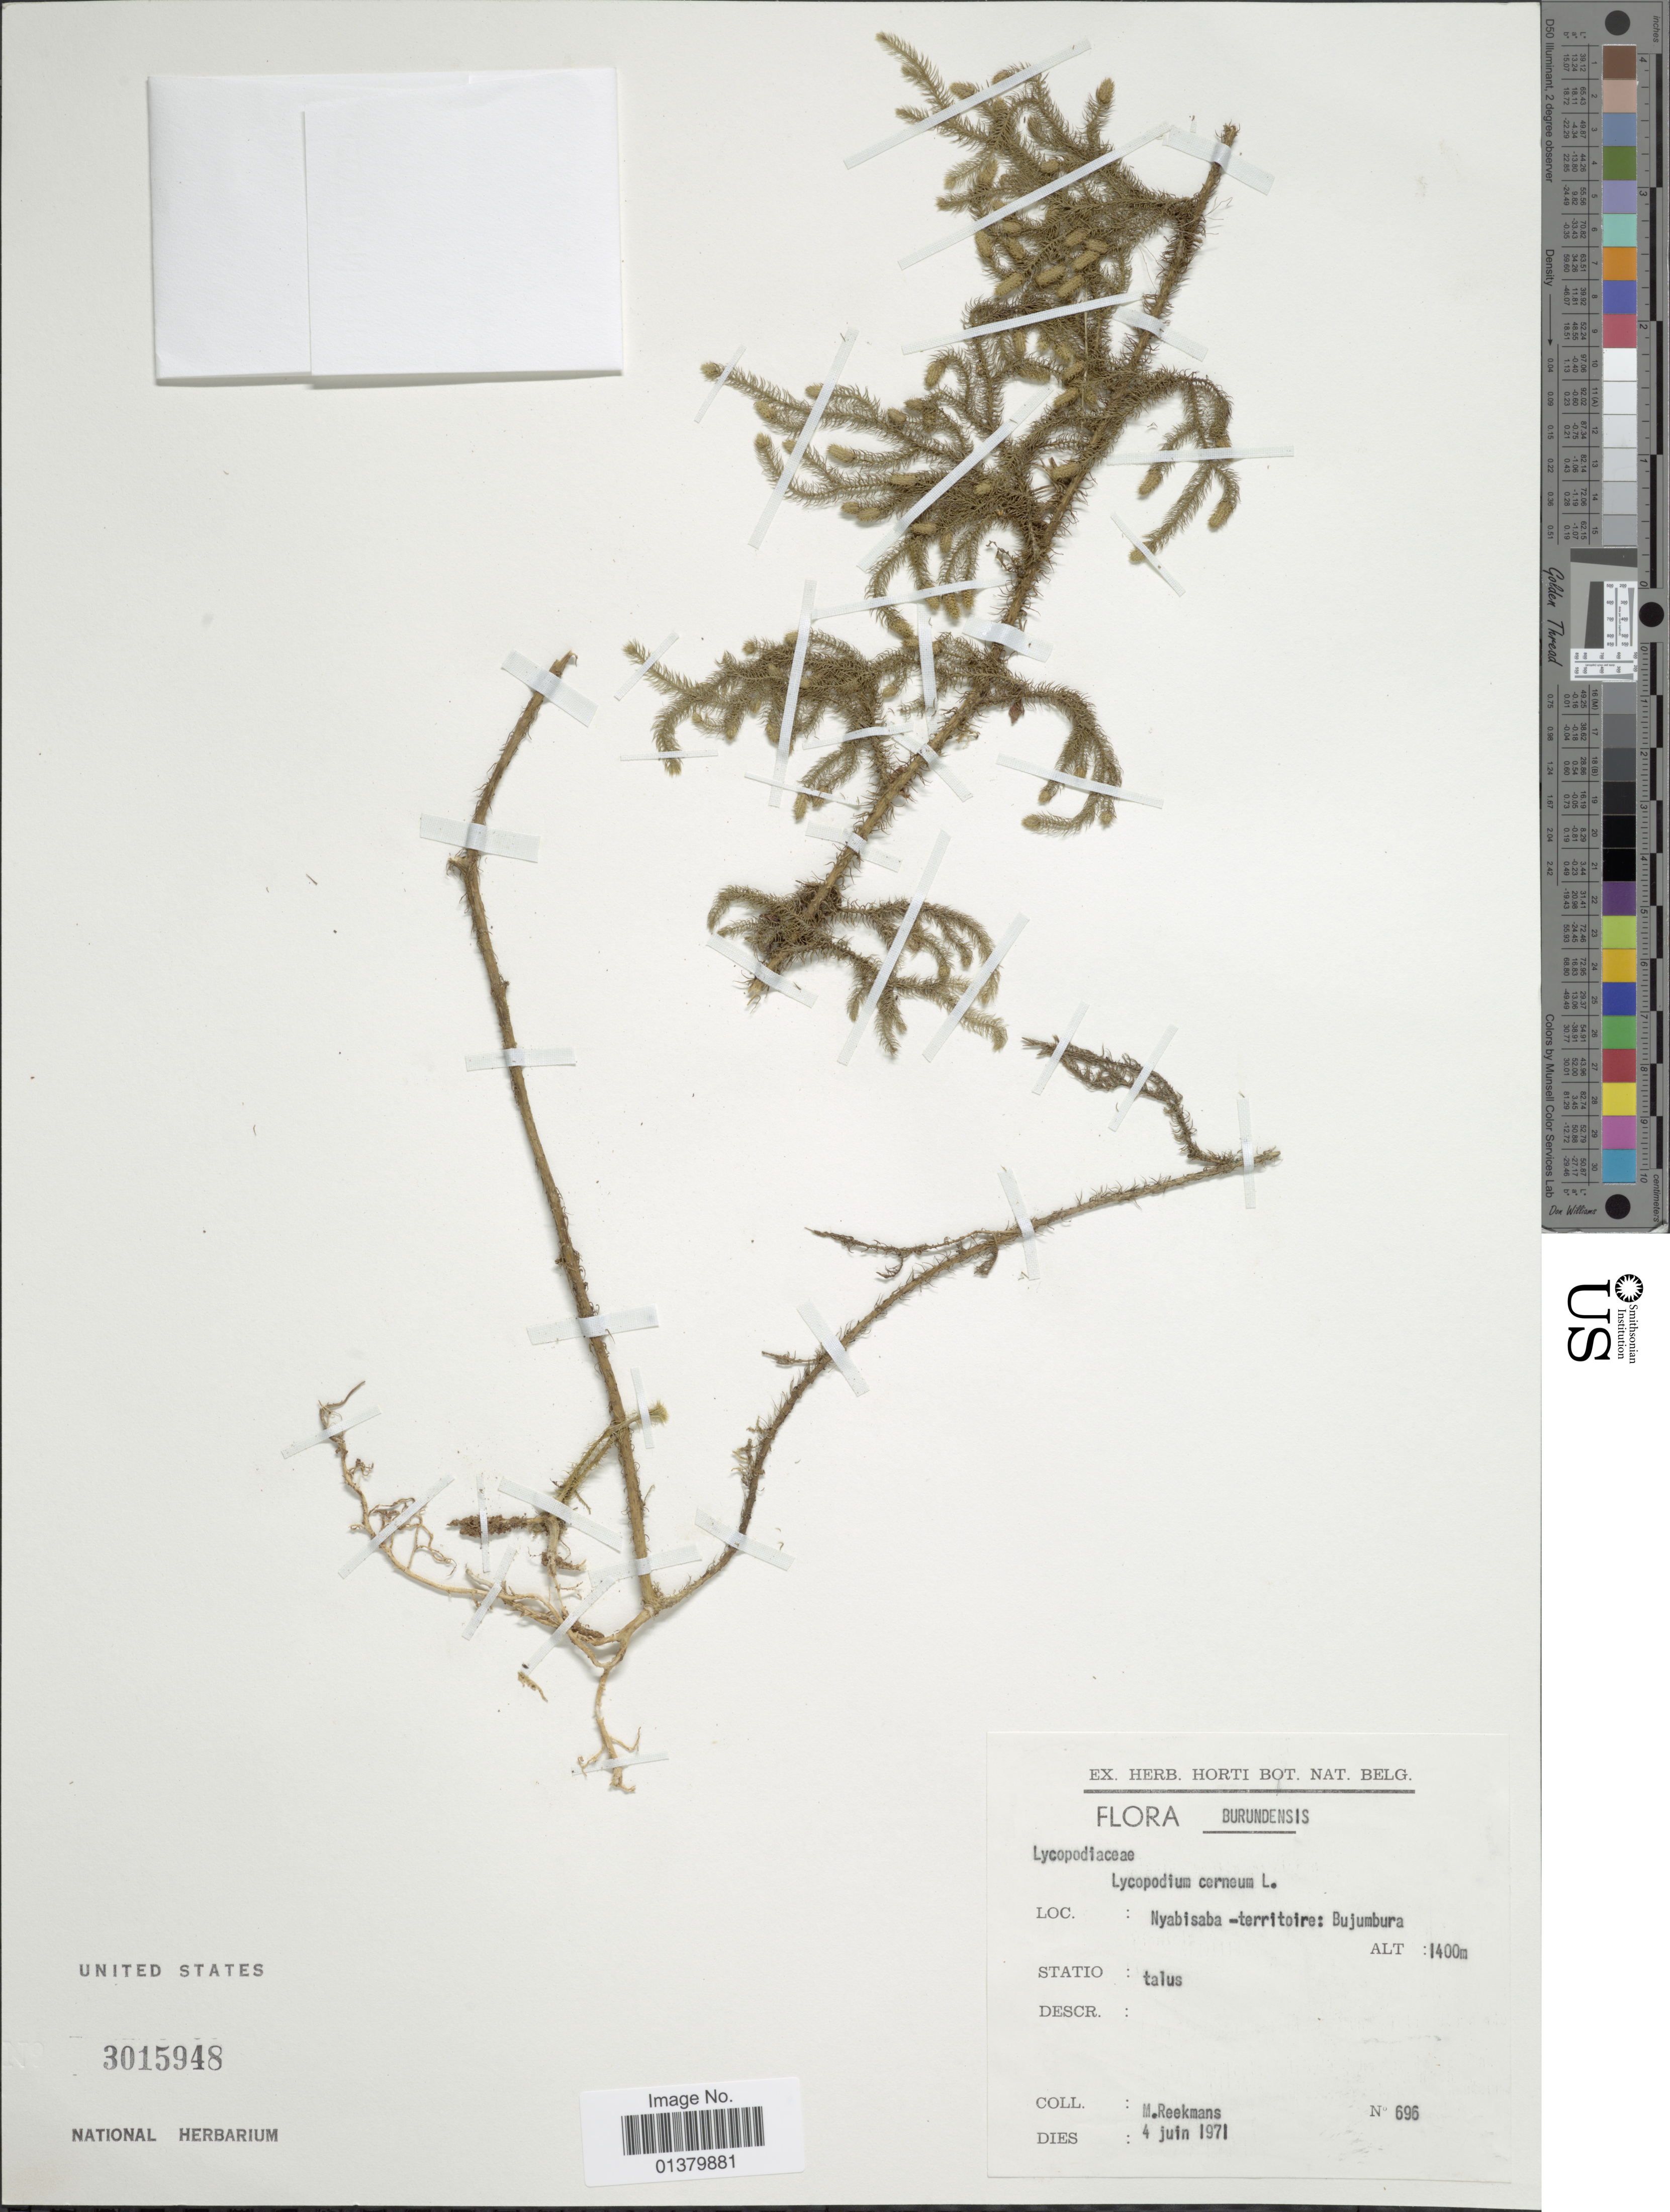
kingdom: Plantae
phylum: Tracheophyta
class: Lycopodiopsida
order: Lycopodiales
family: Lycopodiaceae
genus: Palhinhaea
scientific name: Palhinhaea cernua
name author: (L.) Vasc. & Franco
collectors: M. Reekmans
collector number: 696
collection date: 1971-06-04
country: Burundi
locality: Nyabisaba-terrioitre: Bujumbura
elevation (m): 1400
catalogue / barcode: US 3015948